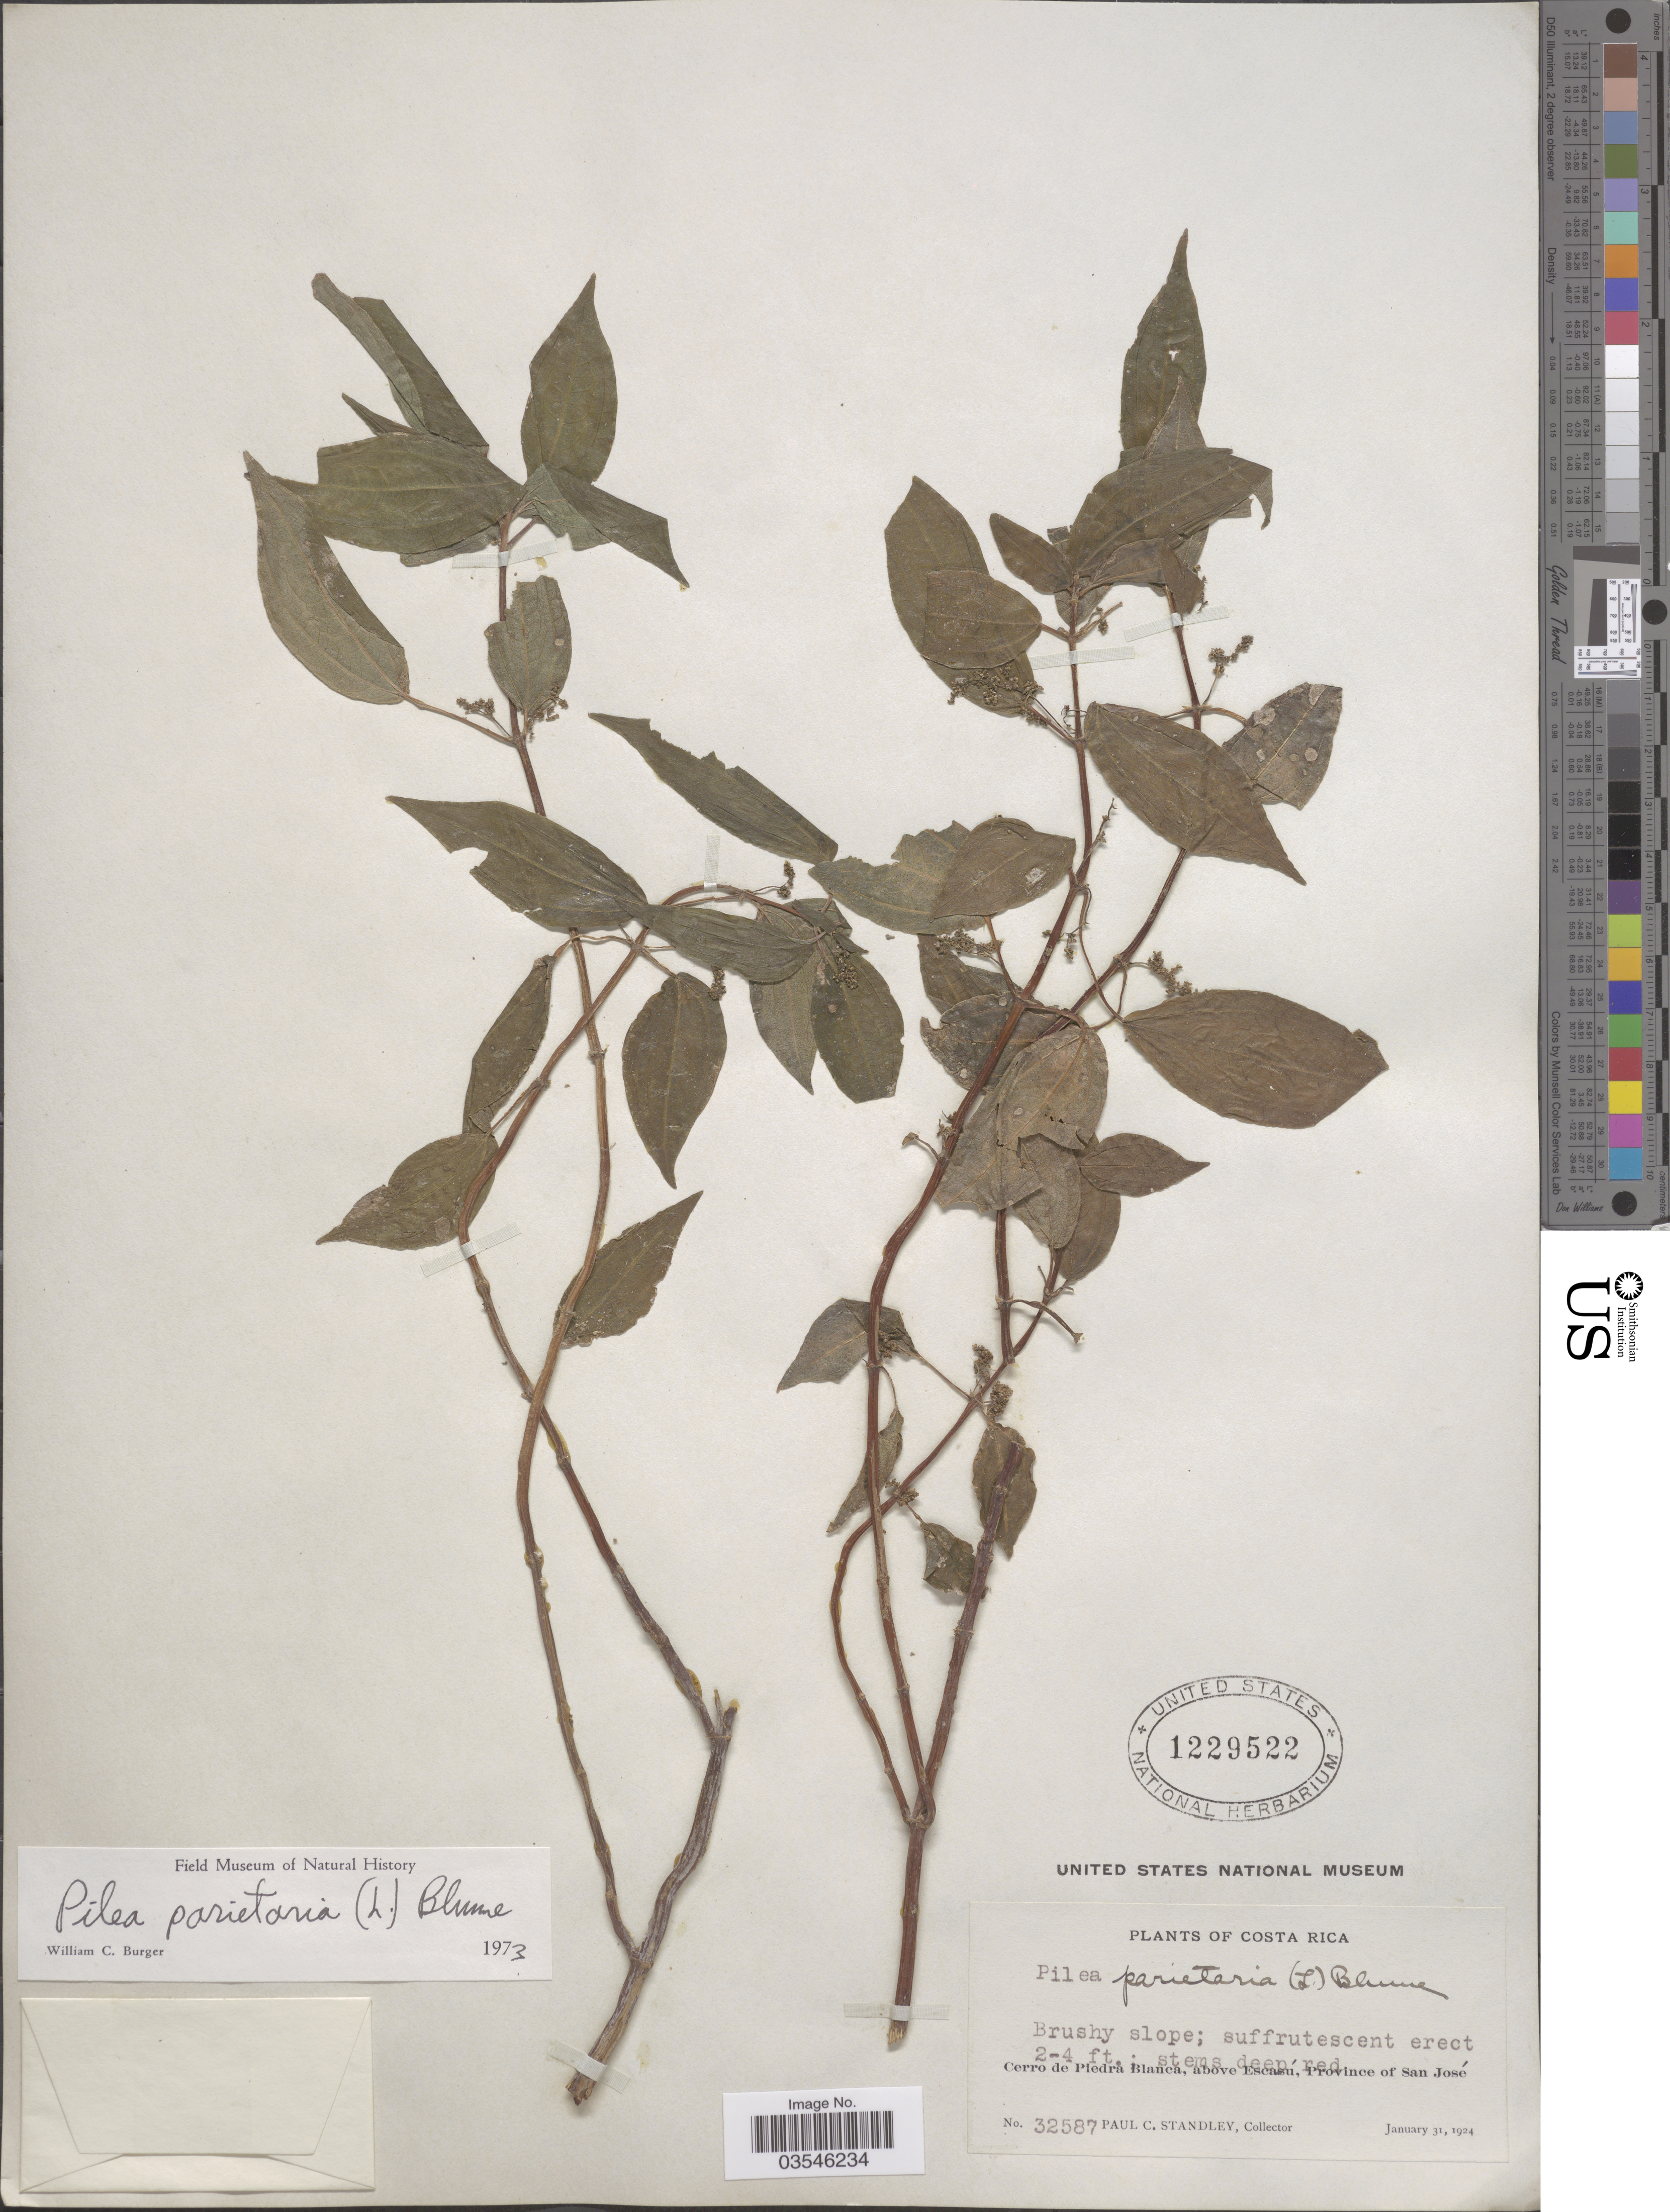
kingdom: Plantae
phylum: Tracheophyta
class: Magnoliopsida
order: Rosales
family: Urticaceae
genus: Pilea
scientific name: Pilea parietaria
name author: (L.) Blume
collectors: P. C. Standley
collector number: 32587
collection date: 1924-01-31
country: Costa Rica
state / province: San José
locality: Cerro de Piedra Blanca, above Escasú, Province of San José.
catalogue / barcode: US 1229522